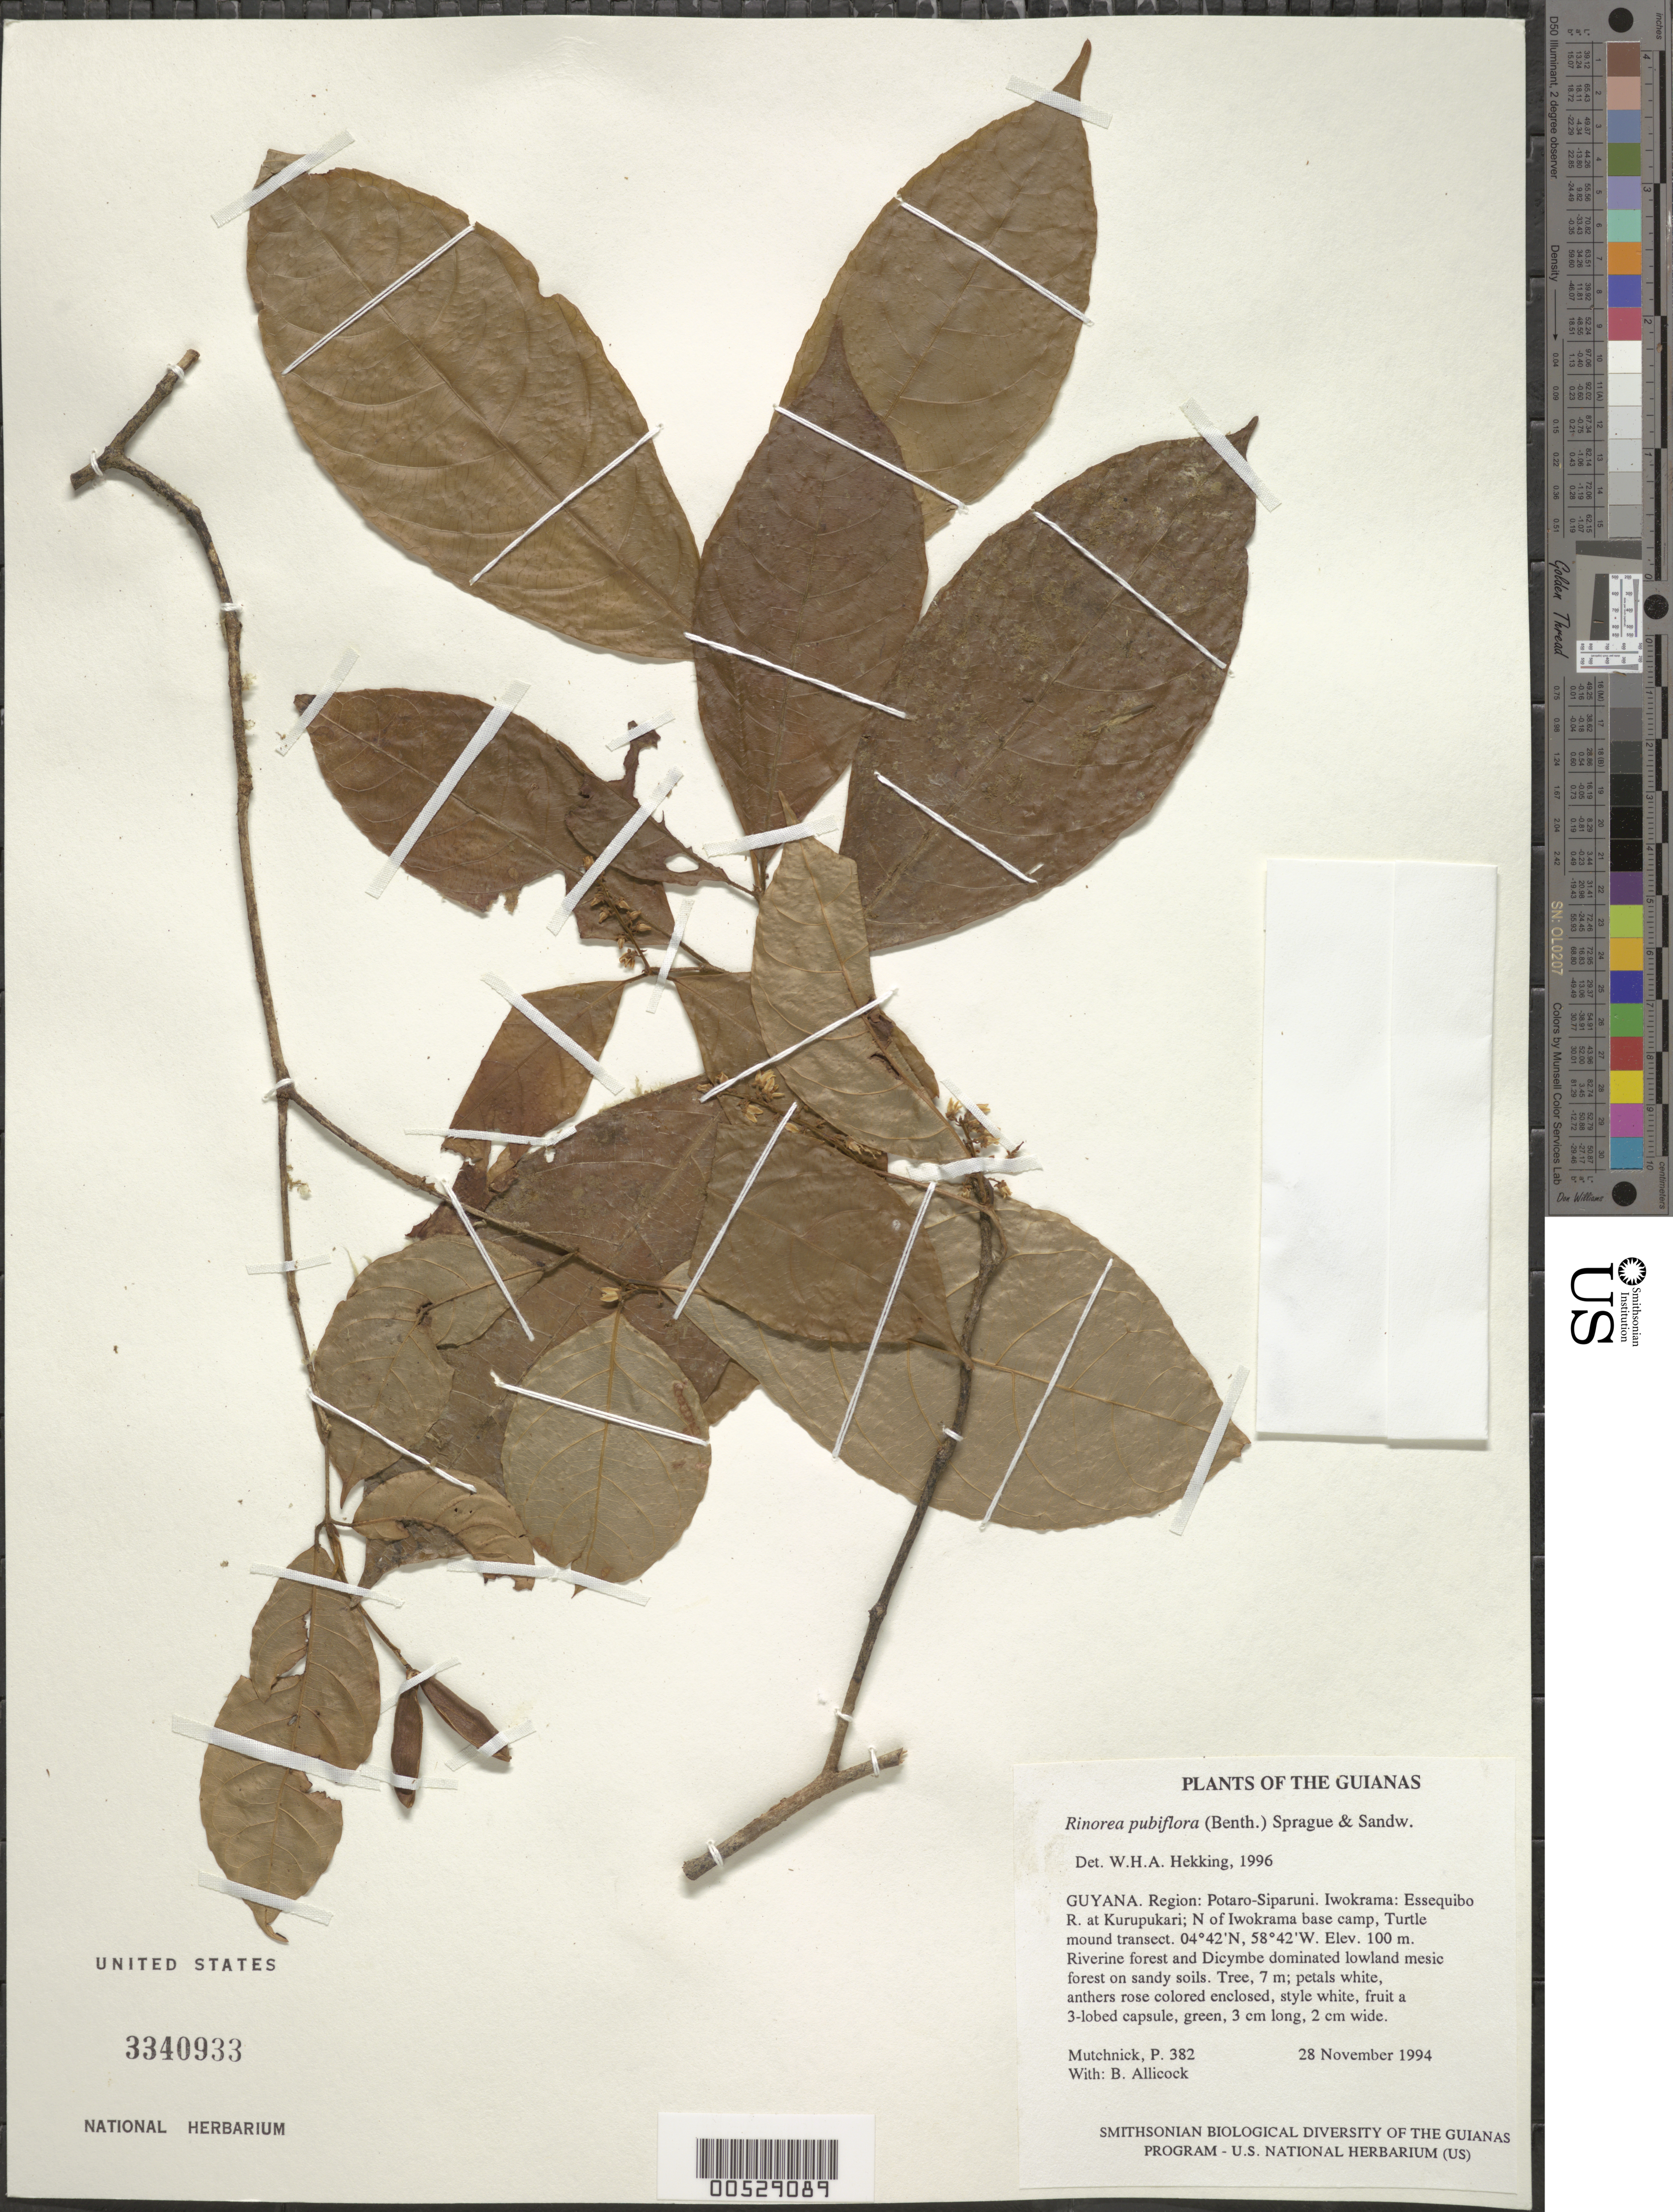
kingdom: Plantae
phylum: Tracheophyta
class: Magnoliopsida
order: Malpighiales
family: Violaceae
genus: Rinorea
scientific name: Rinorea pubiflora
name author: (Benth.) Sprague & Sandwith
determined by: Hekking, W. H. A.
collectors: P. Mutchnick & B. Allicock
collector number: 382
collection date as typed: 28 November 1994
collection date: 1994-11-28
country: Guyana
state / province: Potaro-Siparuni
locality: Iwokrama: Essequibo R. at Kurupukari; N of Iwokrama base camp, Turtle mound transect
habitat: Riverine forest and Dicymbe dominated lowland mesic forest on sandy soils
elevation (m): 100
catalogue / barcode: US 3340933